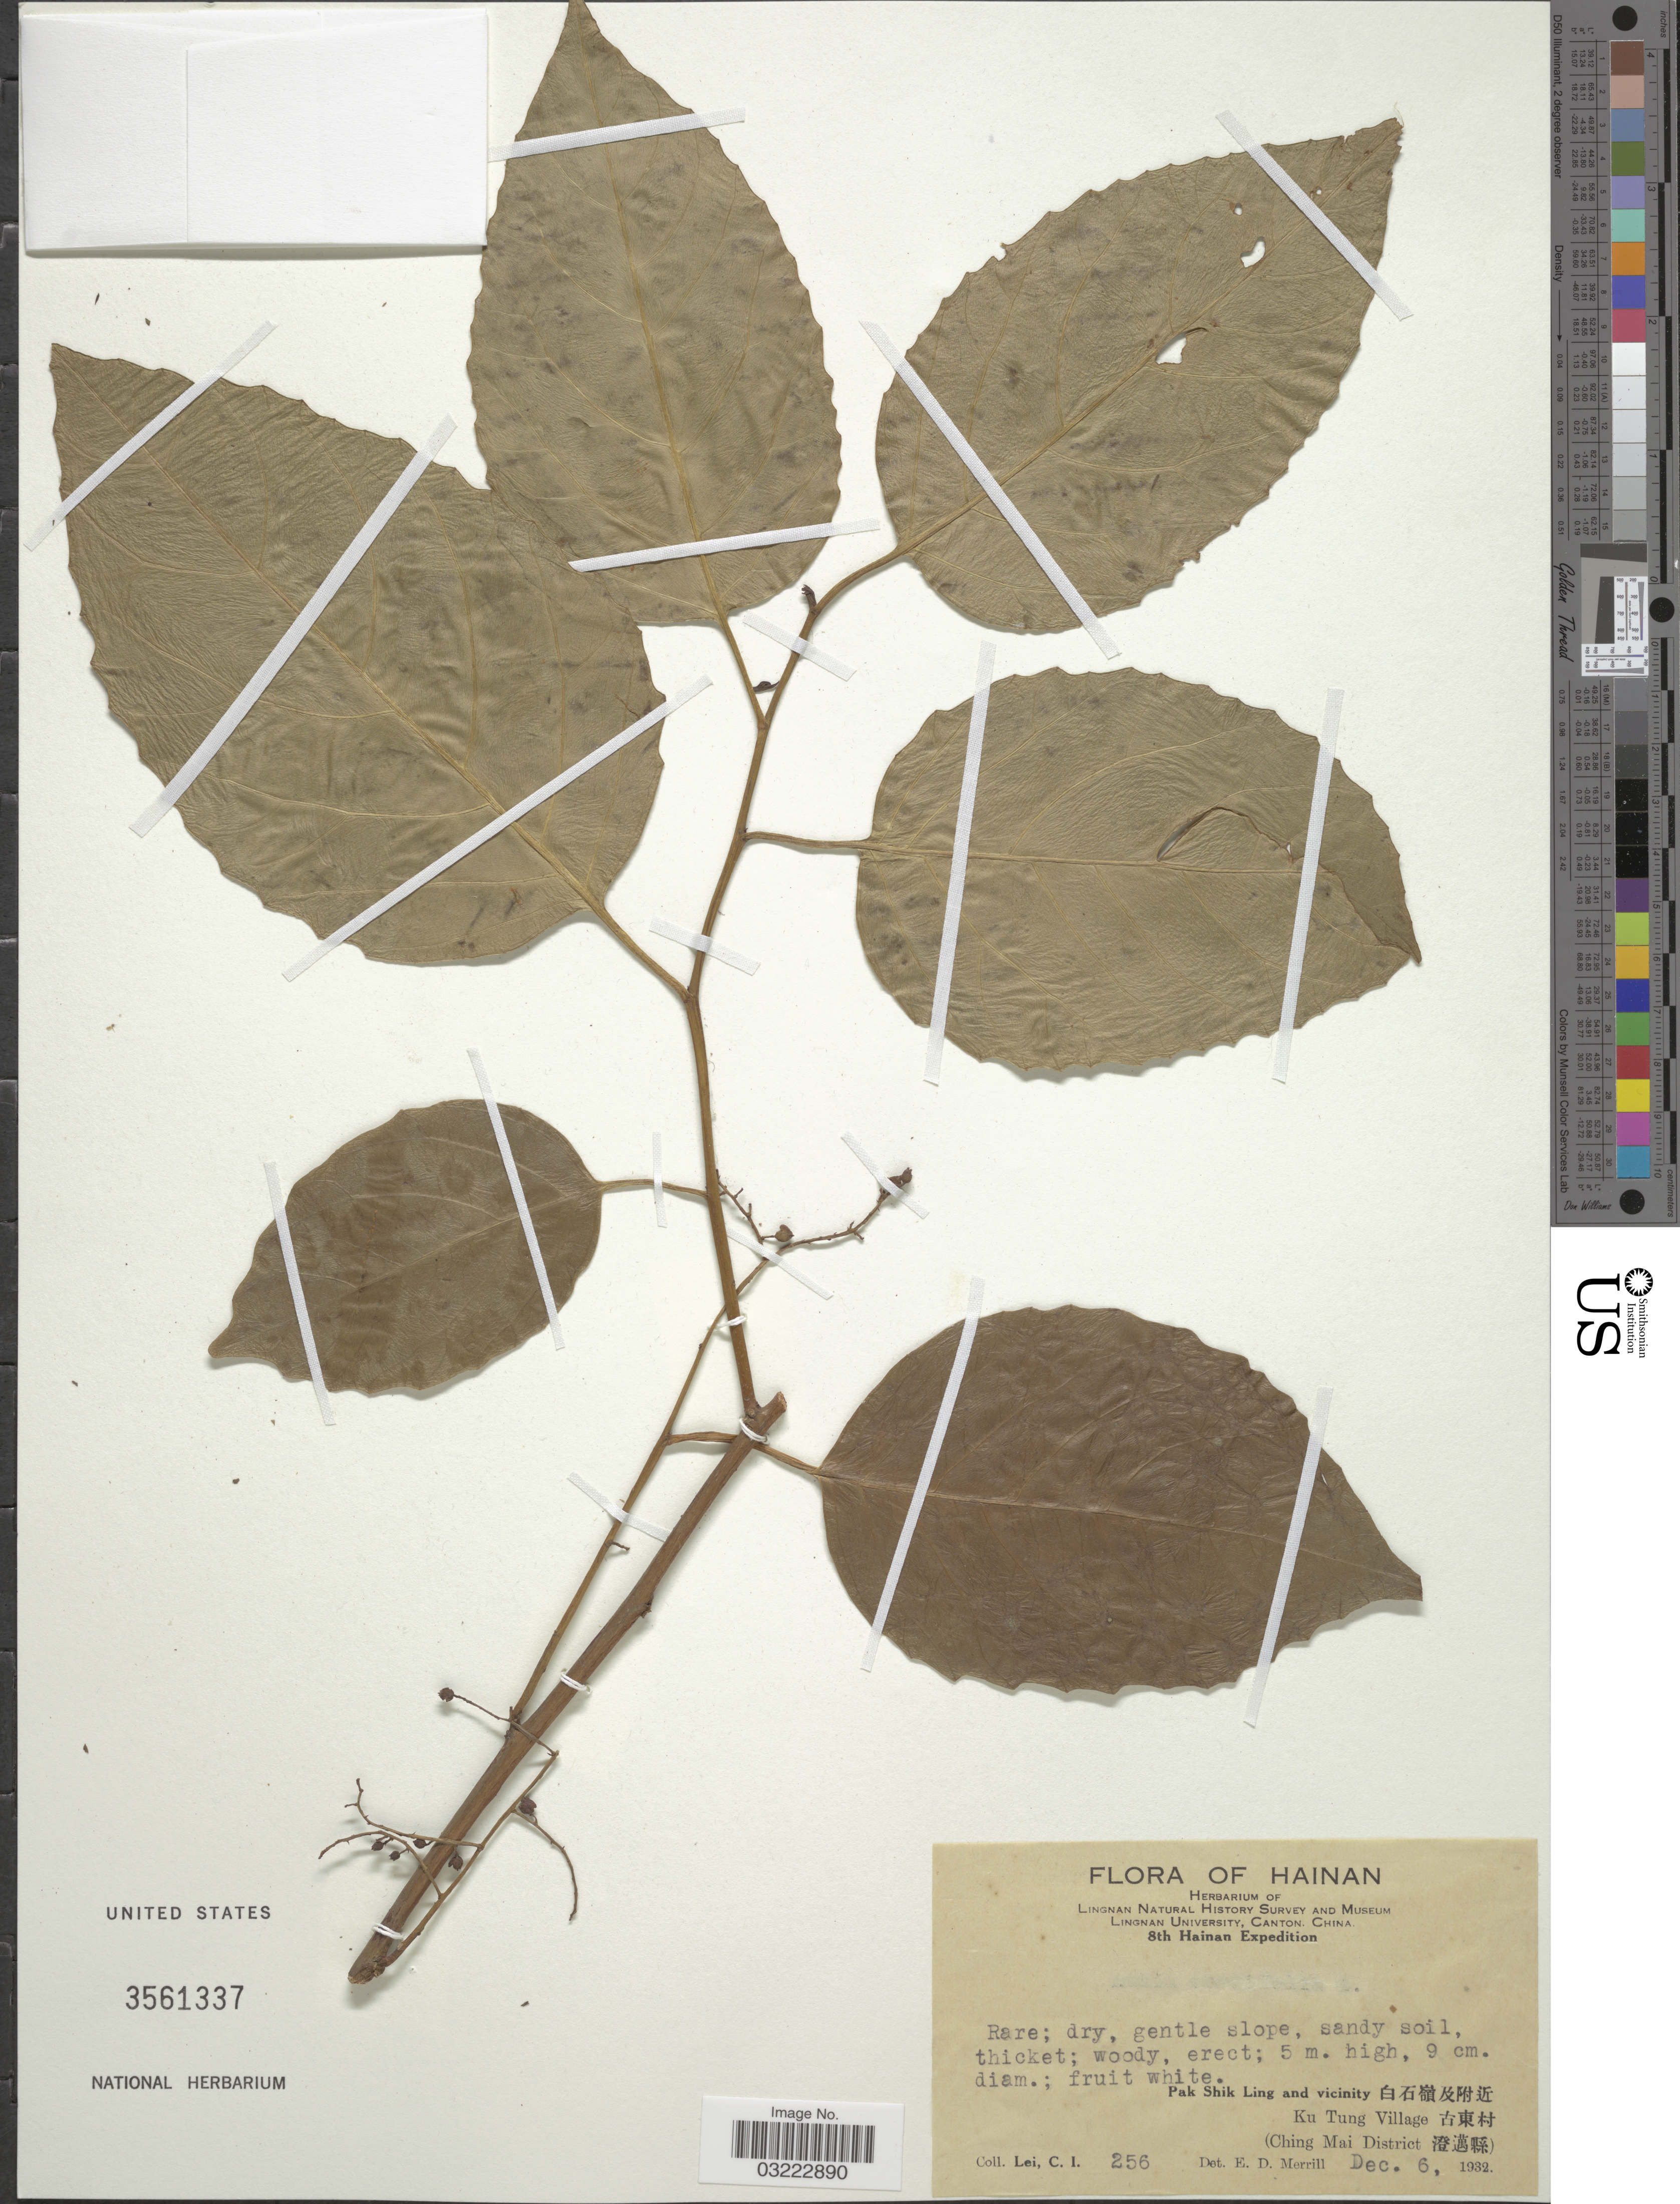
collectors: C. I. Lei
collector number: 256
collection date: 1932-12-06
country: China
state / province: Hainan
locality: Pak Shik Ling and vicinity. X. Ku Tung Village. X. (Ching Mai District X).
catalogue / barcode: US 3561337